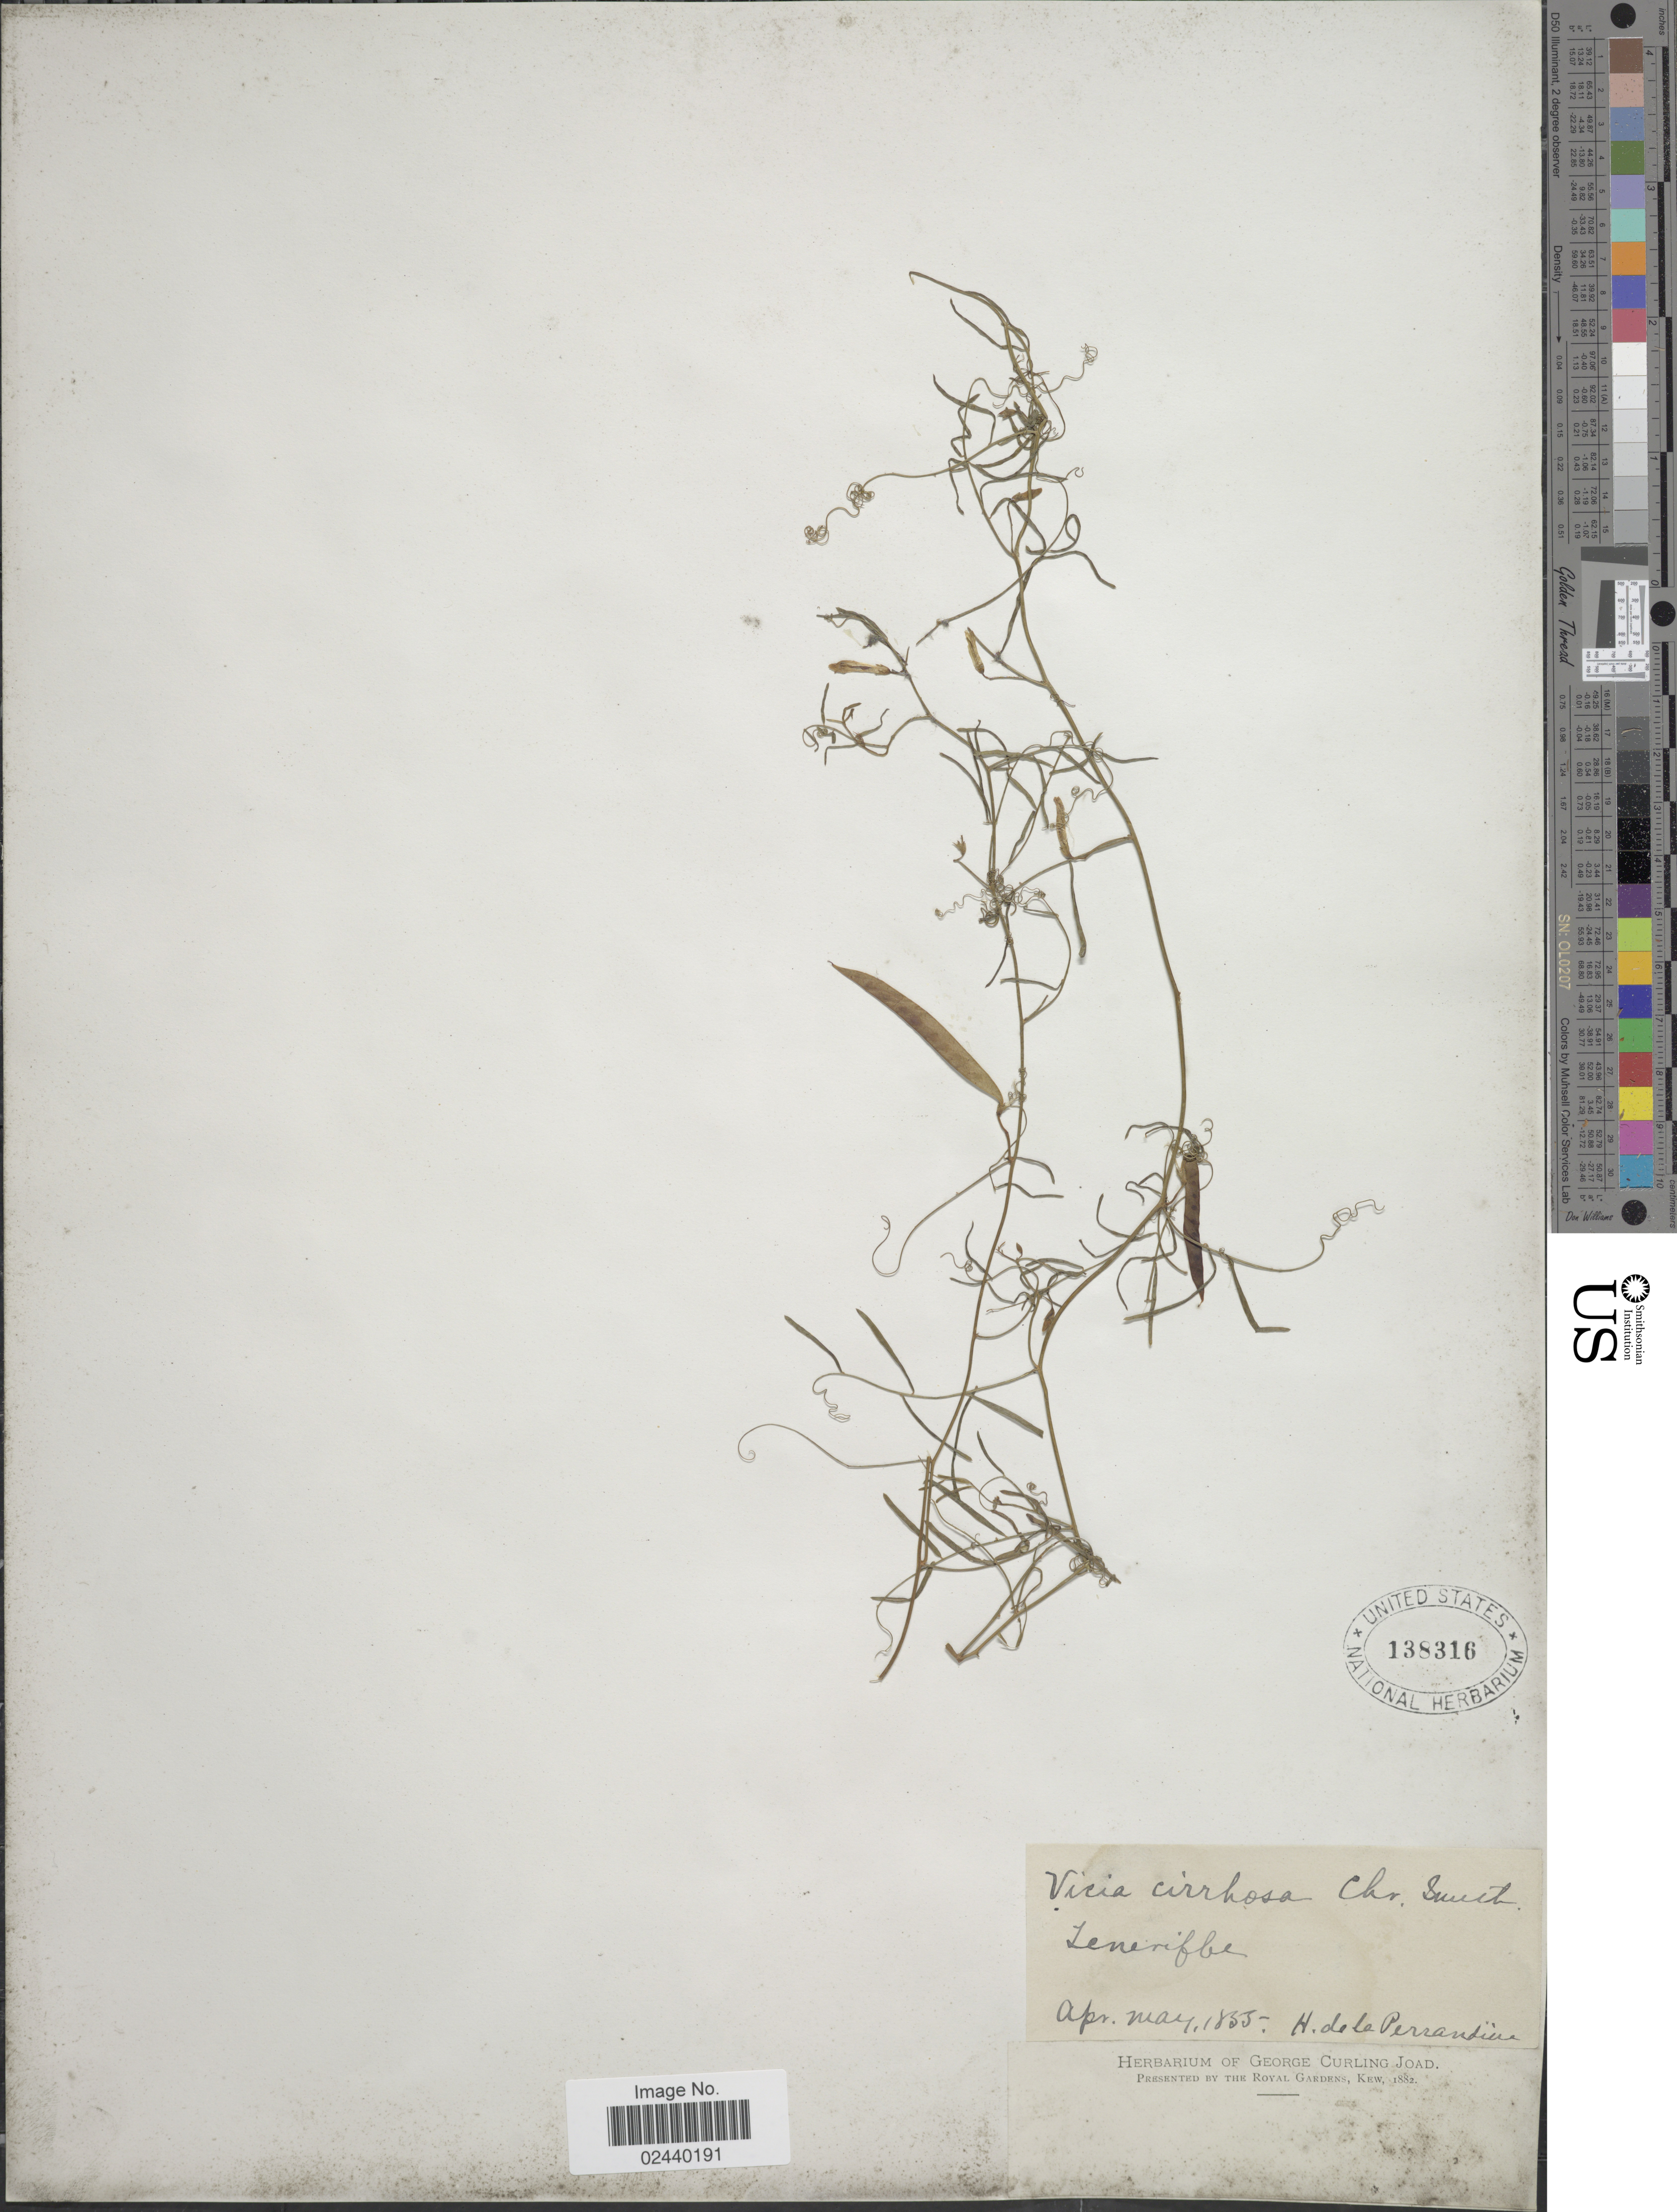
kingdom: Plantae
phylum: Tracheophyta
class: Magnoliopsida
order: Fabales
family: Fabaceae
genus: Vicia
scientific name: Vicia cirrhosa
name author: C. Sm. ex Webb & Berthel.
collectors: H. de la Perraudière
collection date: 1855-04/1855-05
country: Spain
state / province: Canarias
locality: Teneriffe.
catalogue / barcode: US 138316